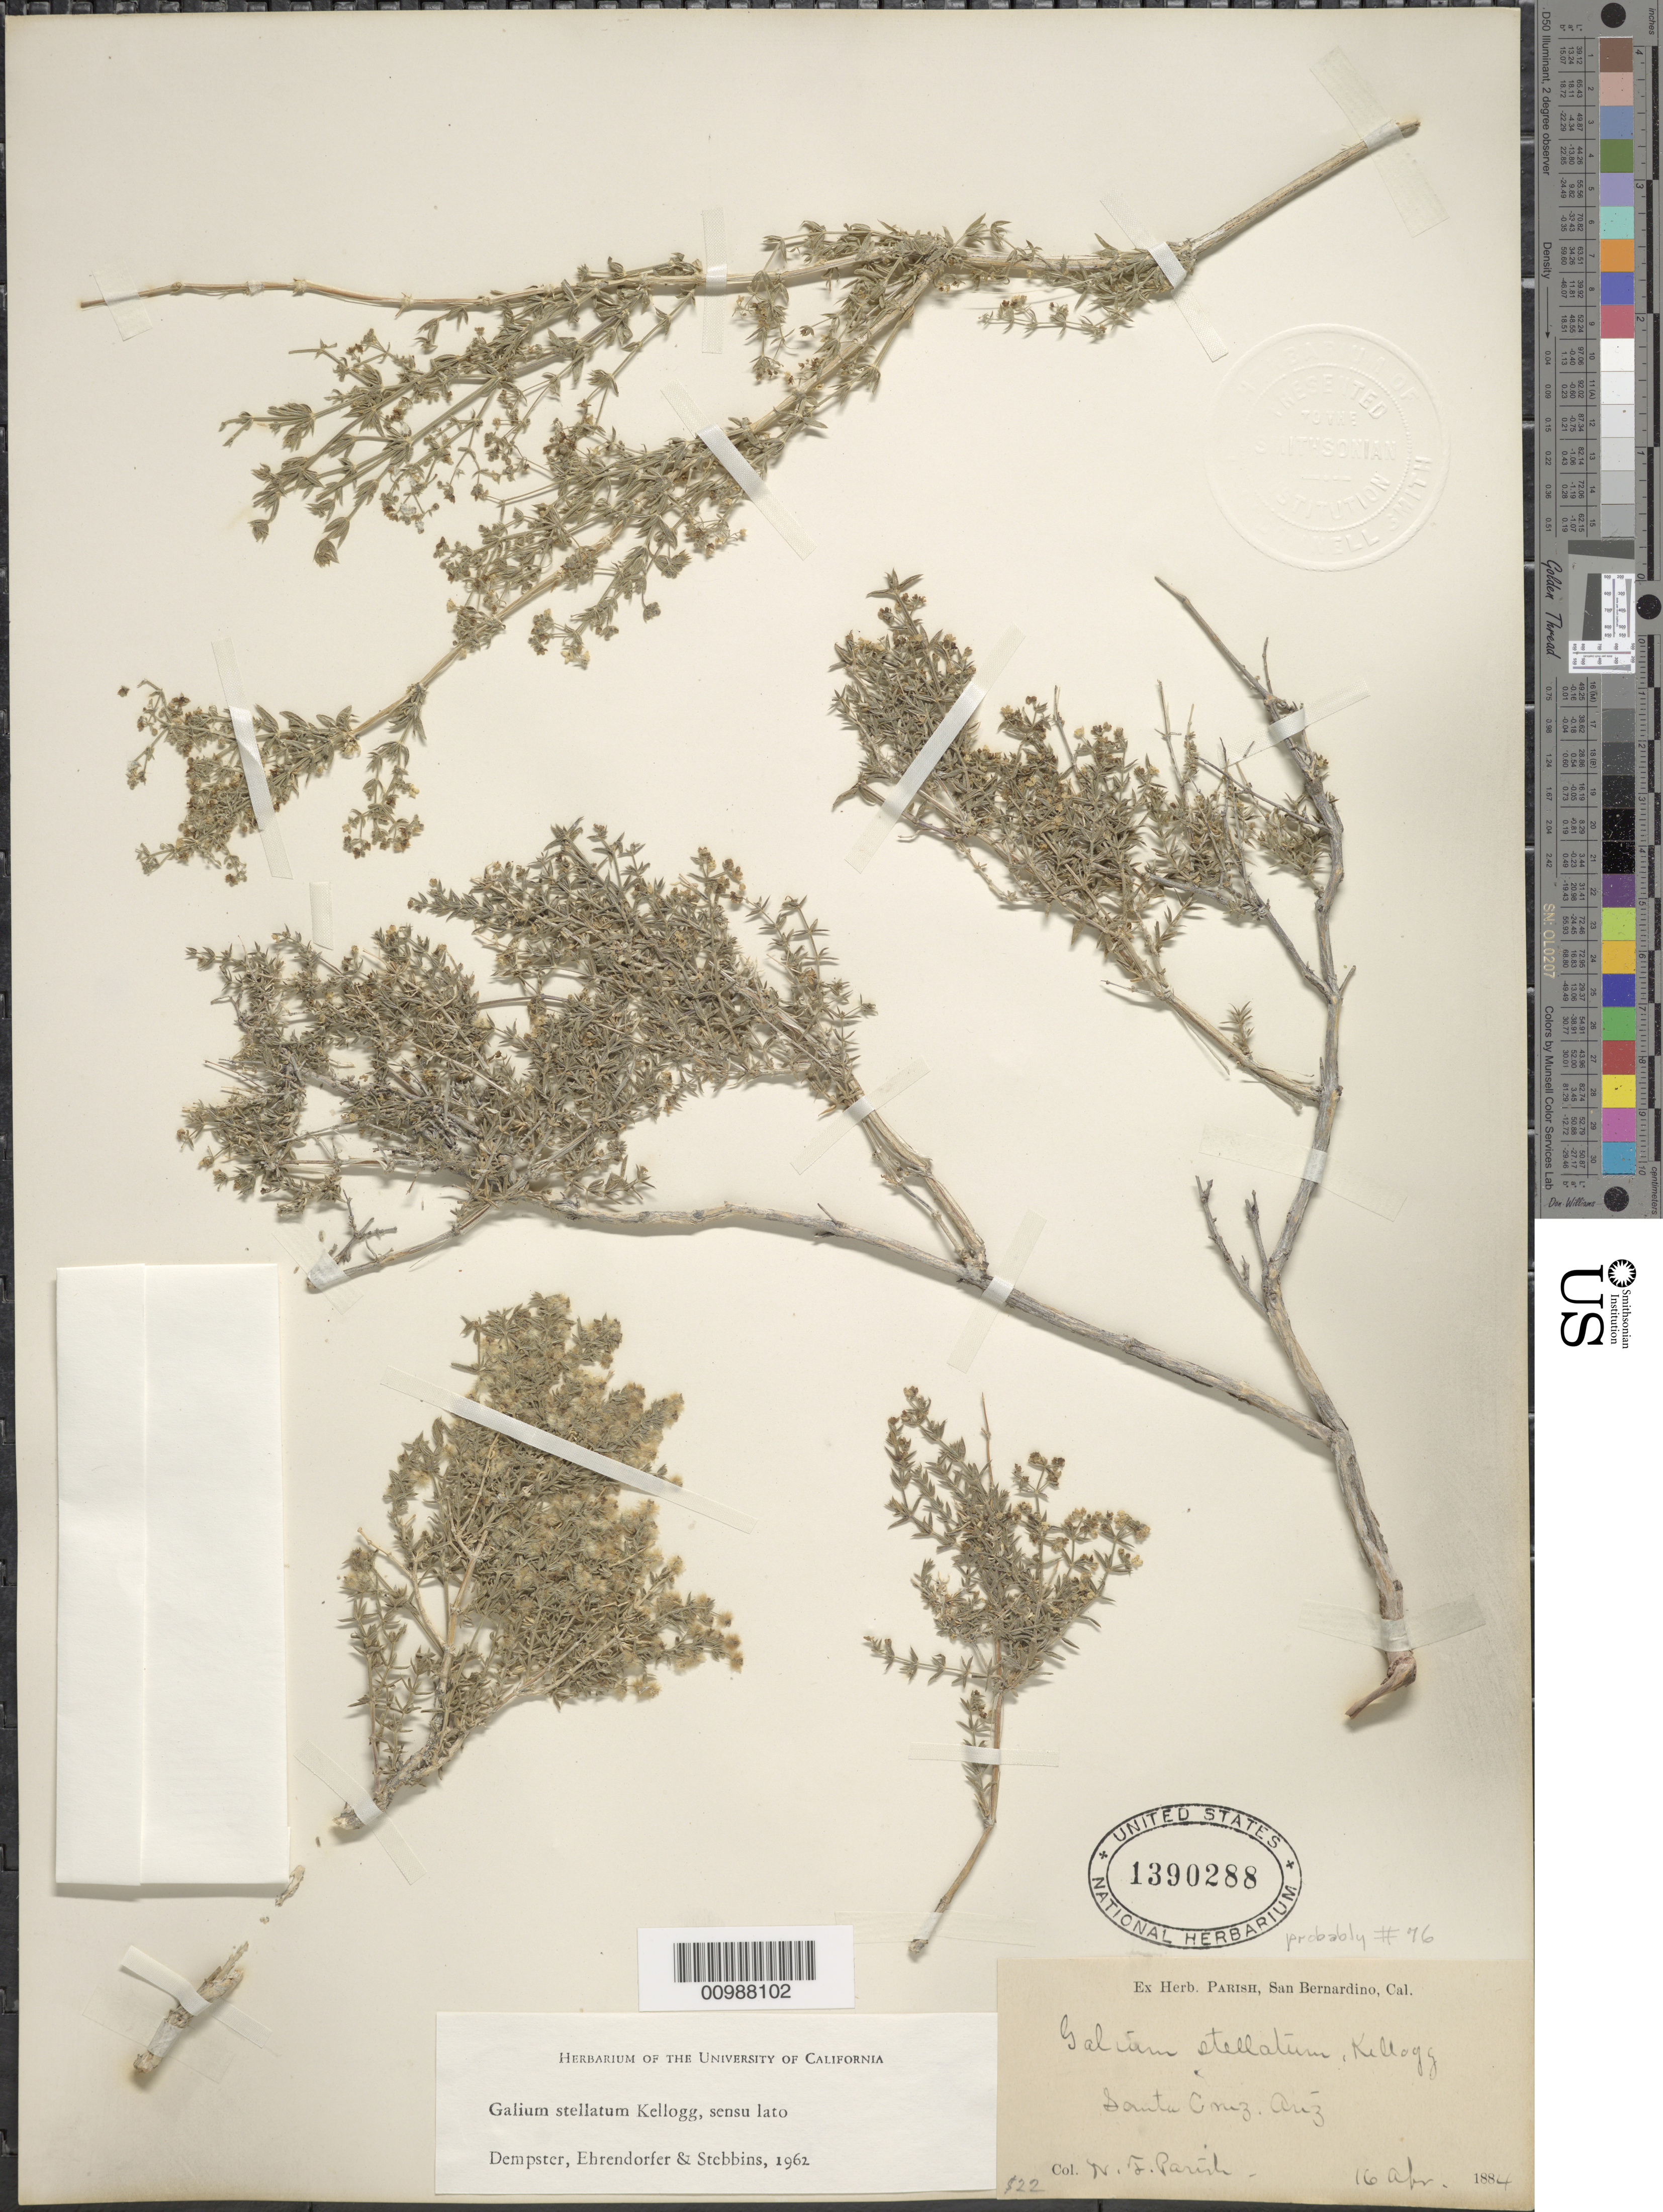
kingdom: Plantae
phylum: Tracheophyta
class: Magnoliopsida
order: Gentianales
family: Rubiaceae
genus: Galium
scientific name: Galium stellatum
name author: Kellogg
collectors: J. L. Panero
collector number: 22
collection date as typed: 16 Apr 1884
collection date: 1884-04-16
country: United States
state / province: Arizona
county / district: Santa Cruz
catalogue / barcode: US 1390288